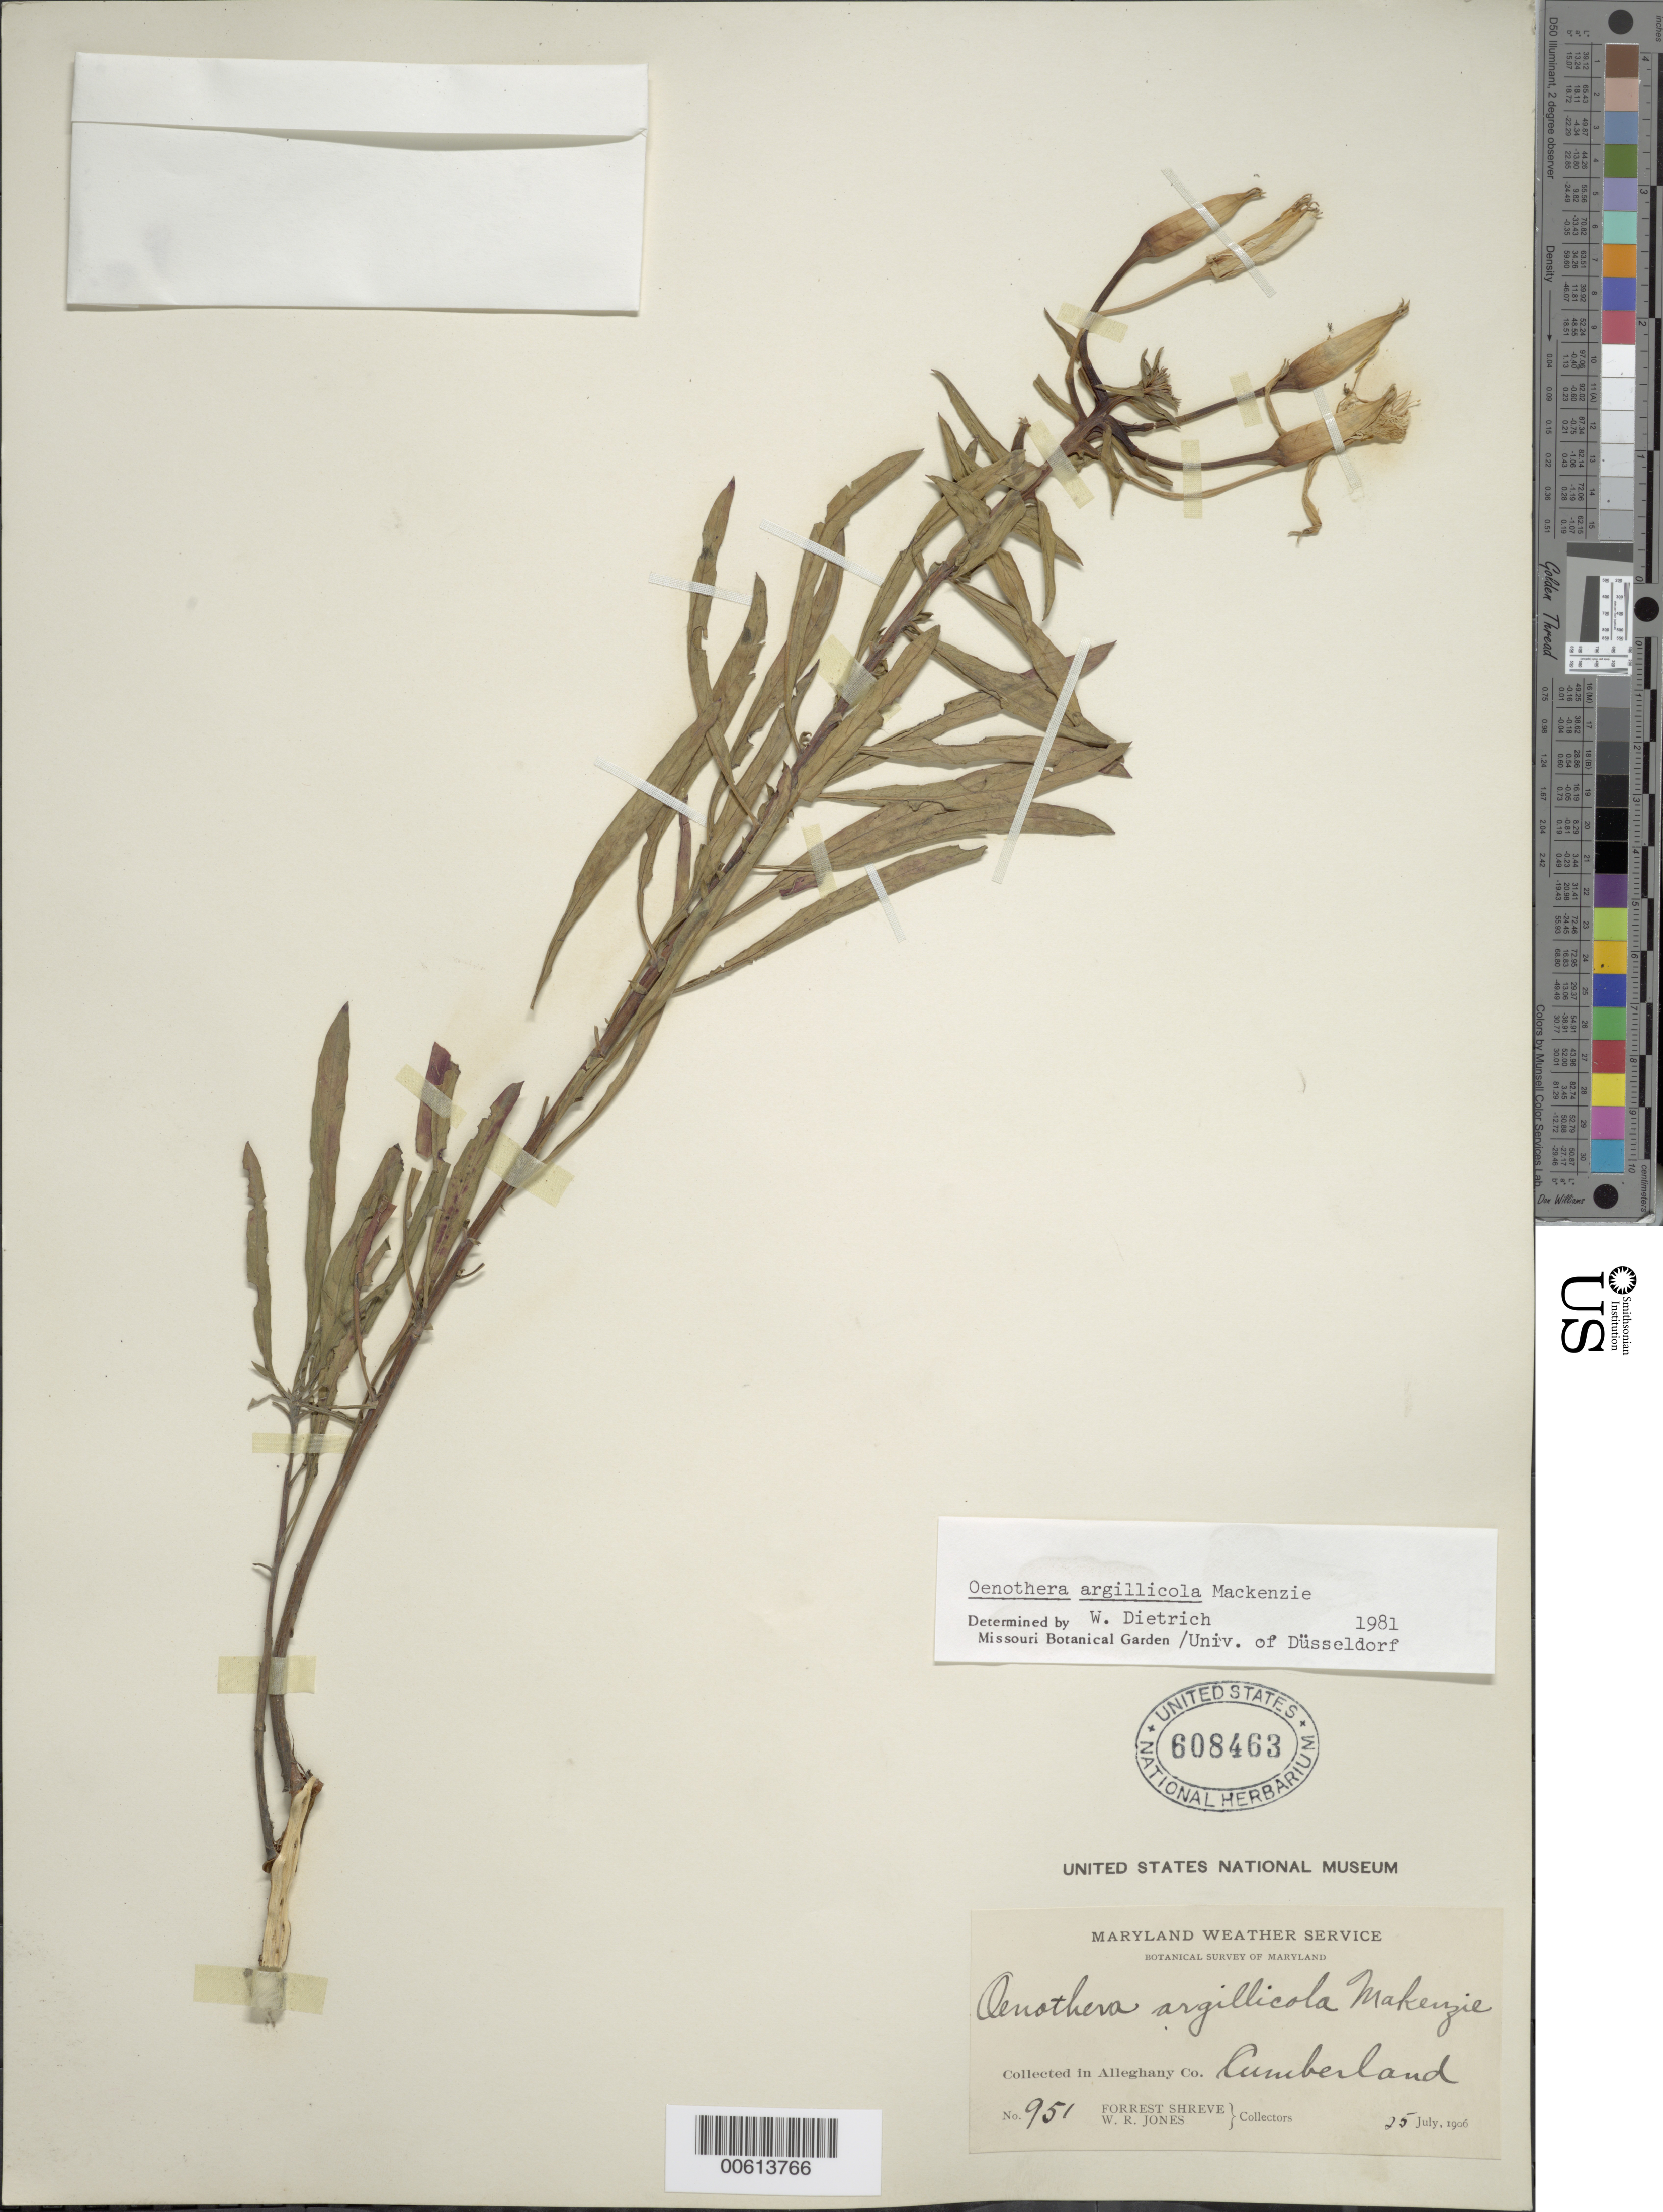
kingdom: Plantae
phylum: Tracheophyta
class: Magnoliopsida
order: Myrtales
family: Onagraceae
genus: Oenothera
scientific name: Oenothera argillicola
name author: Mackenz.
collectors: F. Shreve & W. R. Jones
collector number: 951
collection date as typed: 25 Jul 1906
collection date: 1906-07-25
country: United States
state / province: Maryland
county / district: Allegany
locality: Cumberland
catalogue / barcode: US 608463